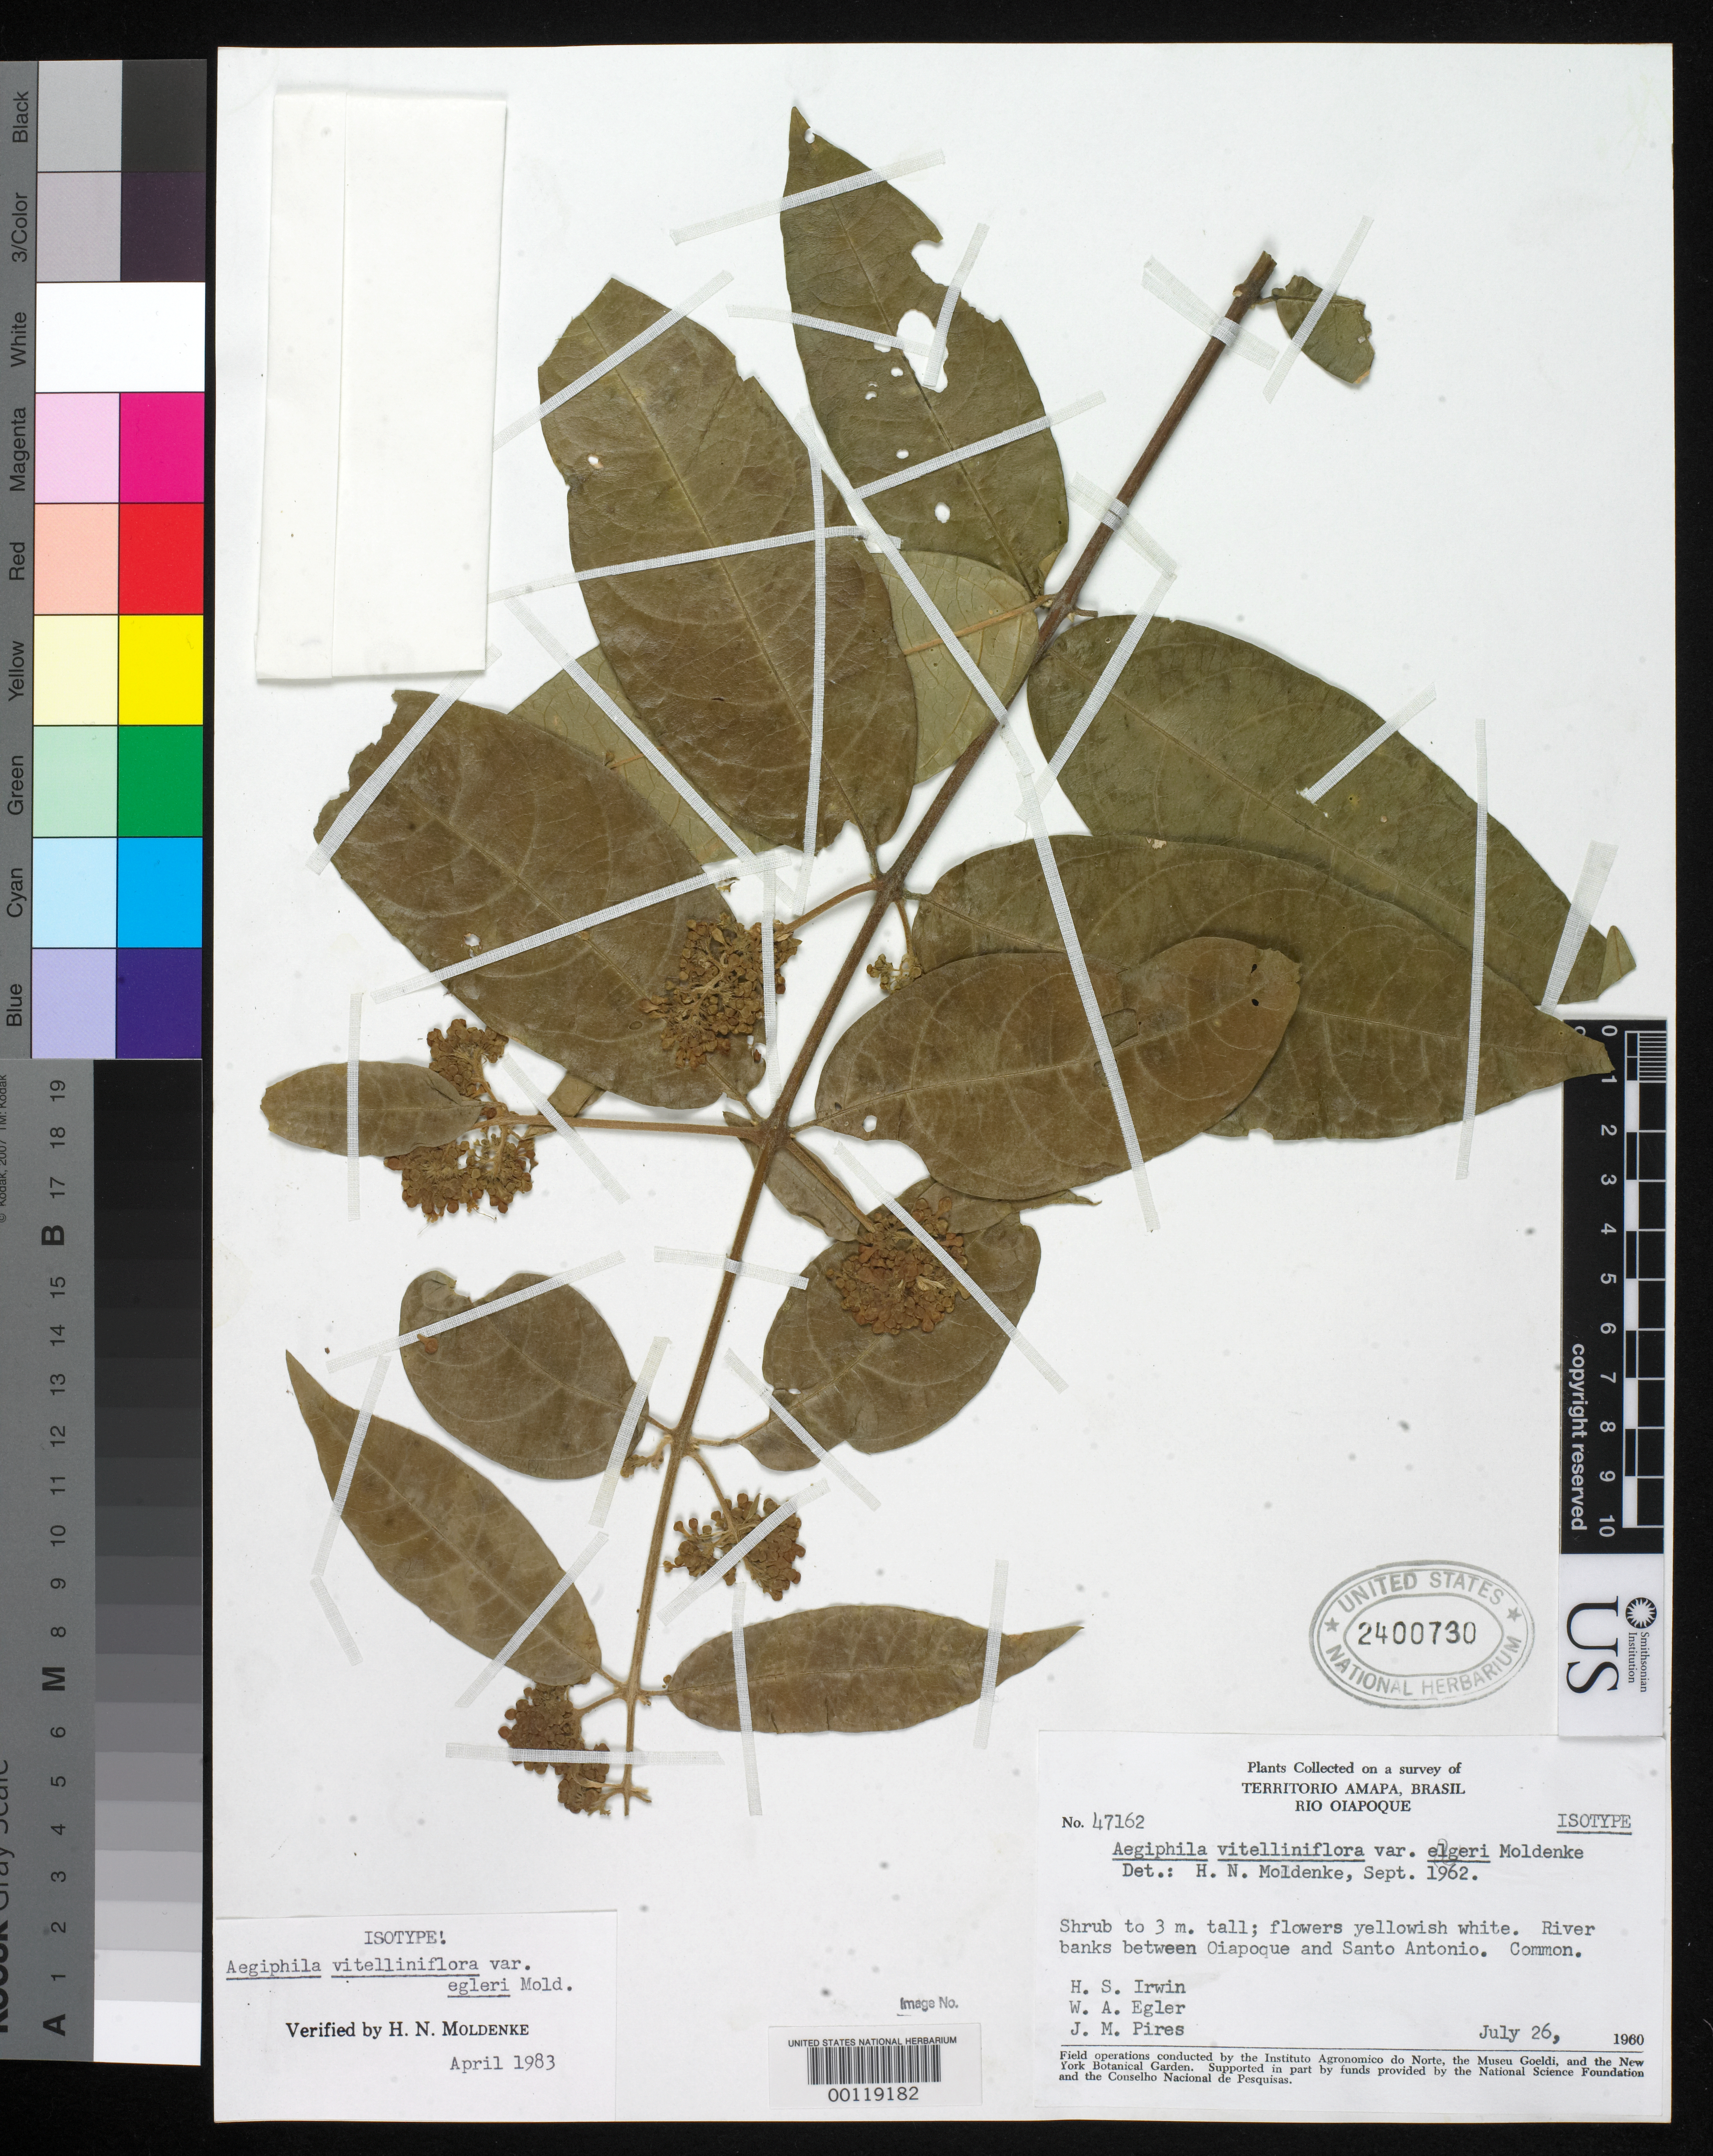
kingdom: Plantae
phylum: Tracheophyta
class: Magnoliopsida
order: Lamiales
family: Lamiaceae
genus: Aegiphila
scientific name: Aegiphila vitelliniflora var. egleri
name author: Moldenke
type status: Isotype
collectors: H. Irwin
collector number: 47162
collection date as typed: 26 Jul 1960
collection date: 1960-07-26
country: Brazil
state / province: Amapá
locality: Rio Oiapoque.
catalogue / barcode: US 2400730